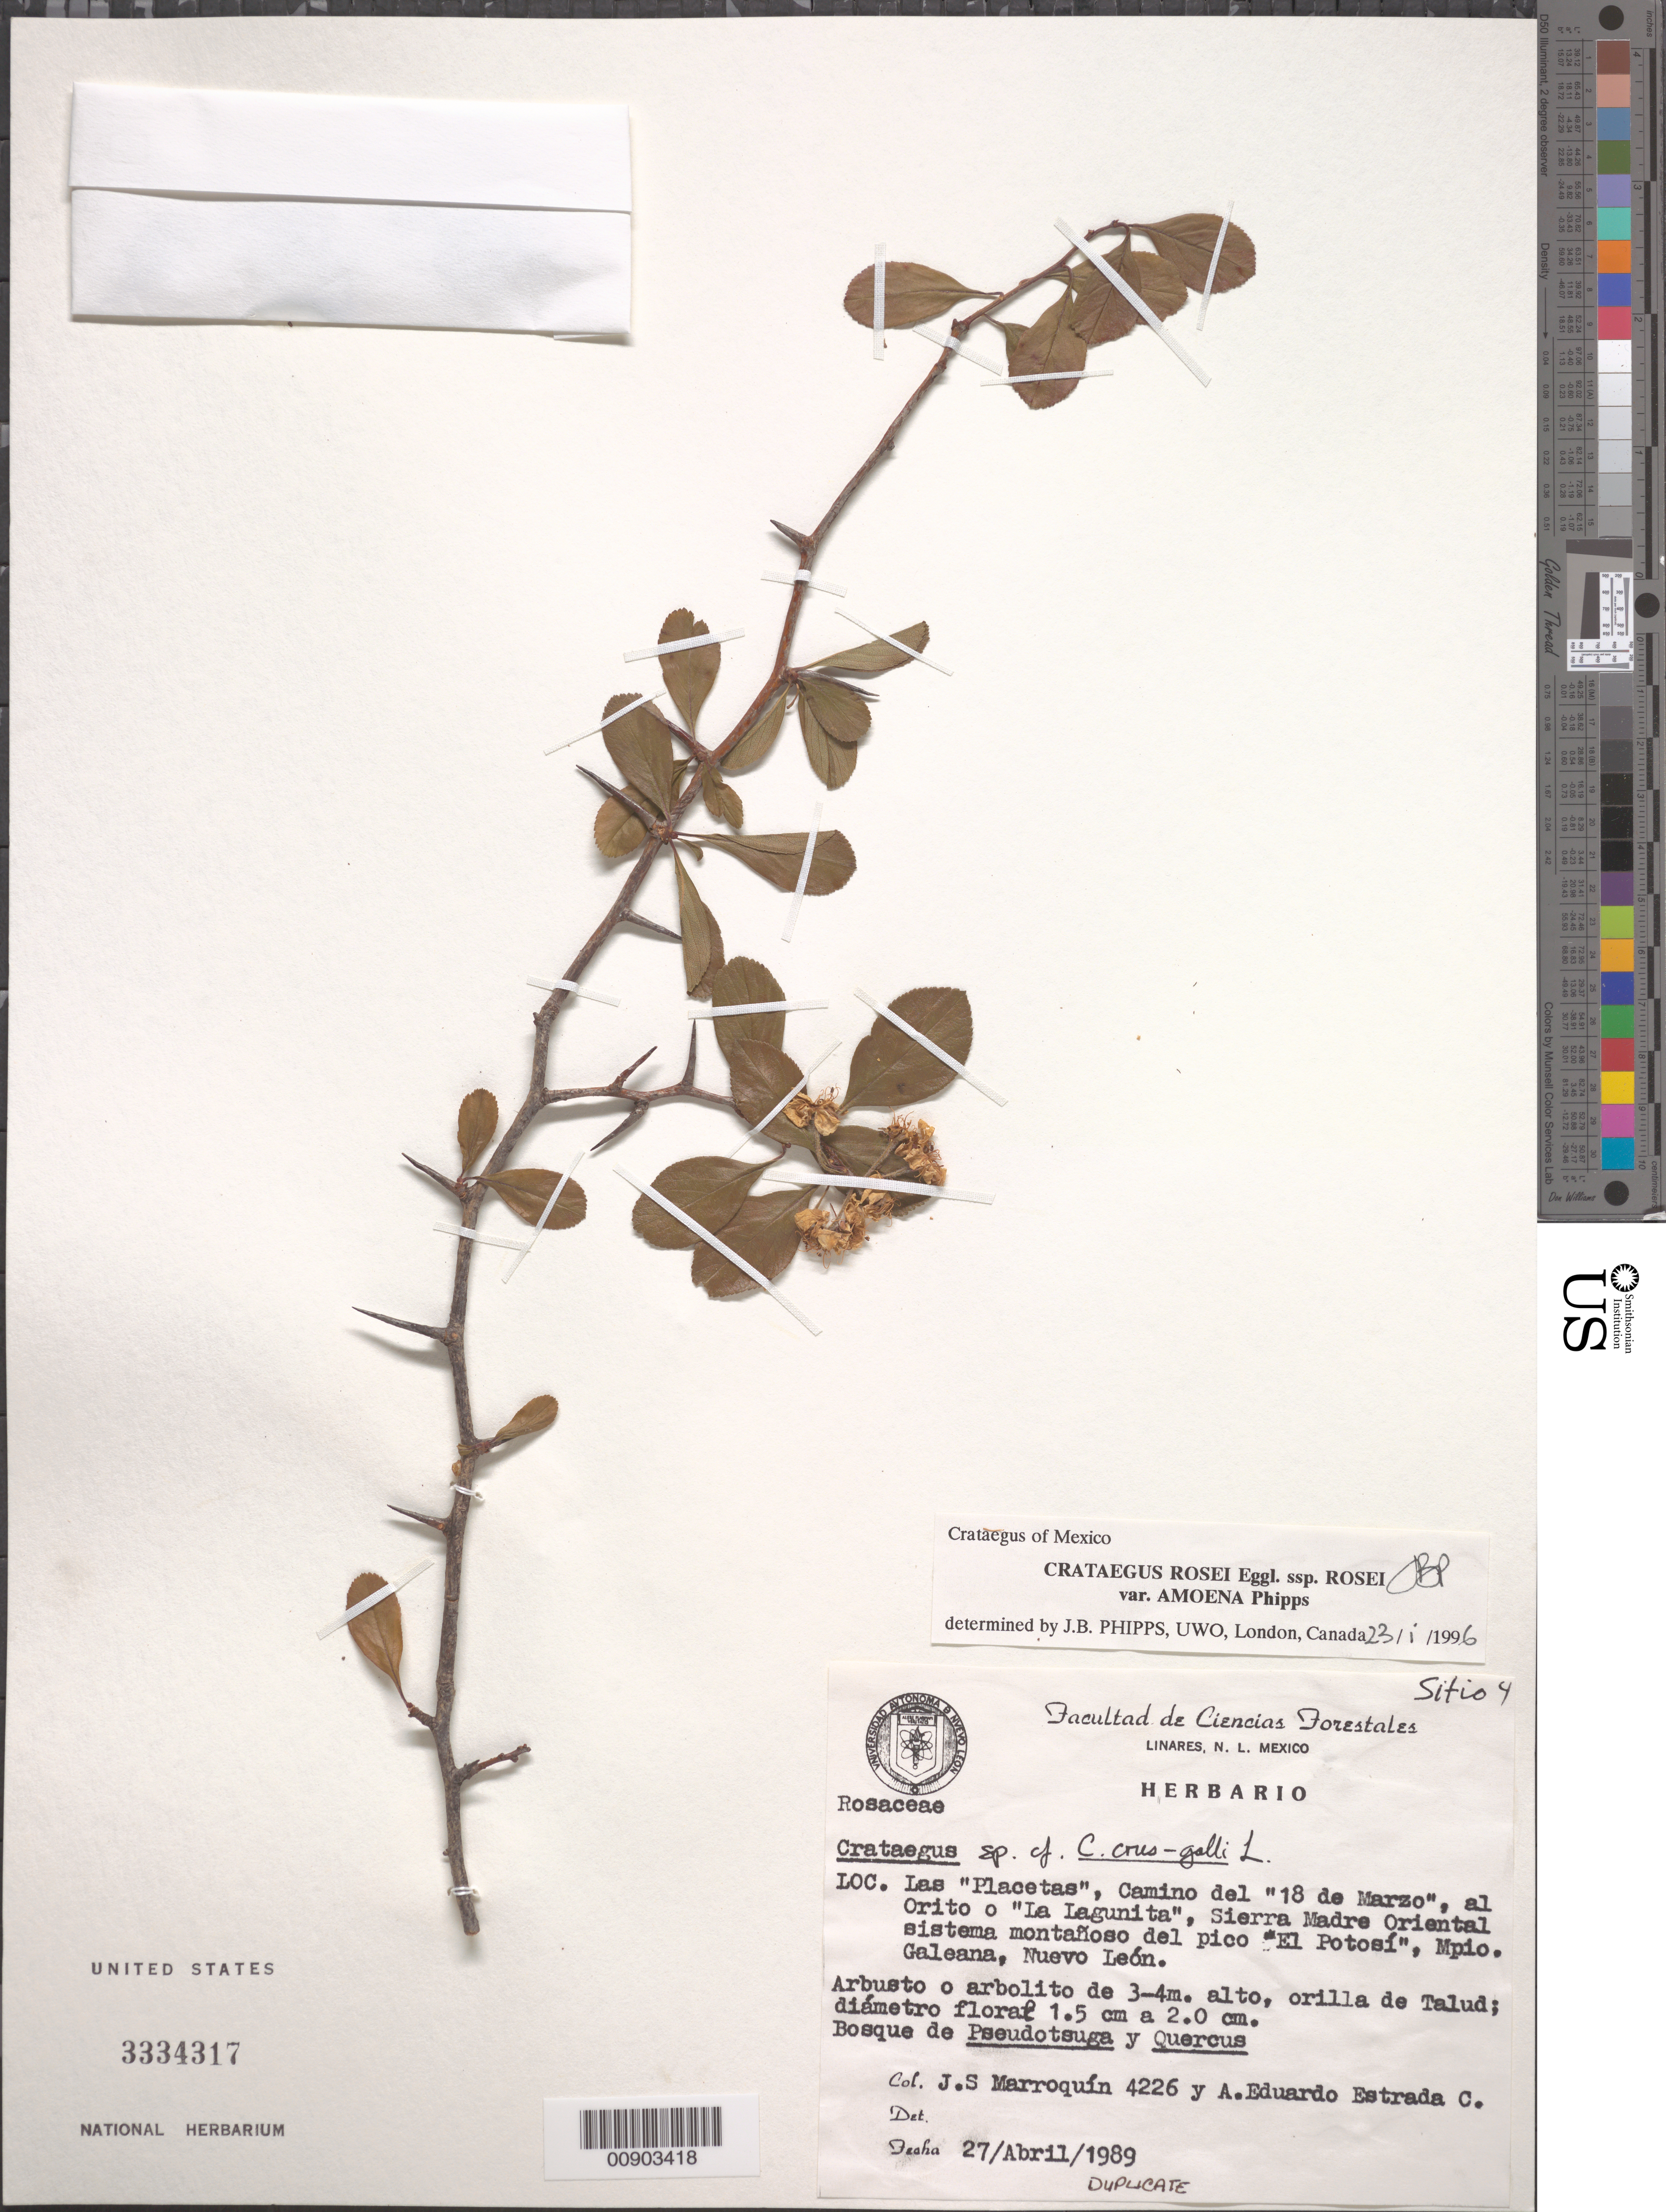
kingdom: Plantae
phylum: Tracheophyta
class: Magnoliopsida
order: Asterales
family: Campanulaceae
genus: Campanula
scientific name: Campanula divaricata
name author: Michx.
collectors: J. K. Small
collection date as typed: August 8, 1892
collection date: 1892-08-08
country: United States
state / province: Virginia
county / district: Smyth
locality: Slemp's Creek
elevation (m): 853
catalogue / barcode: US 963418